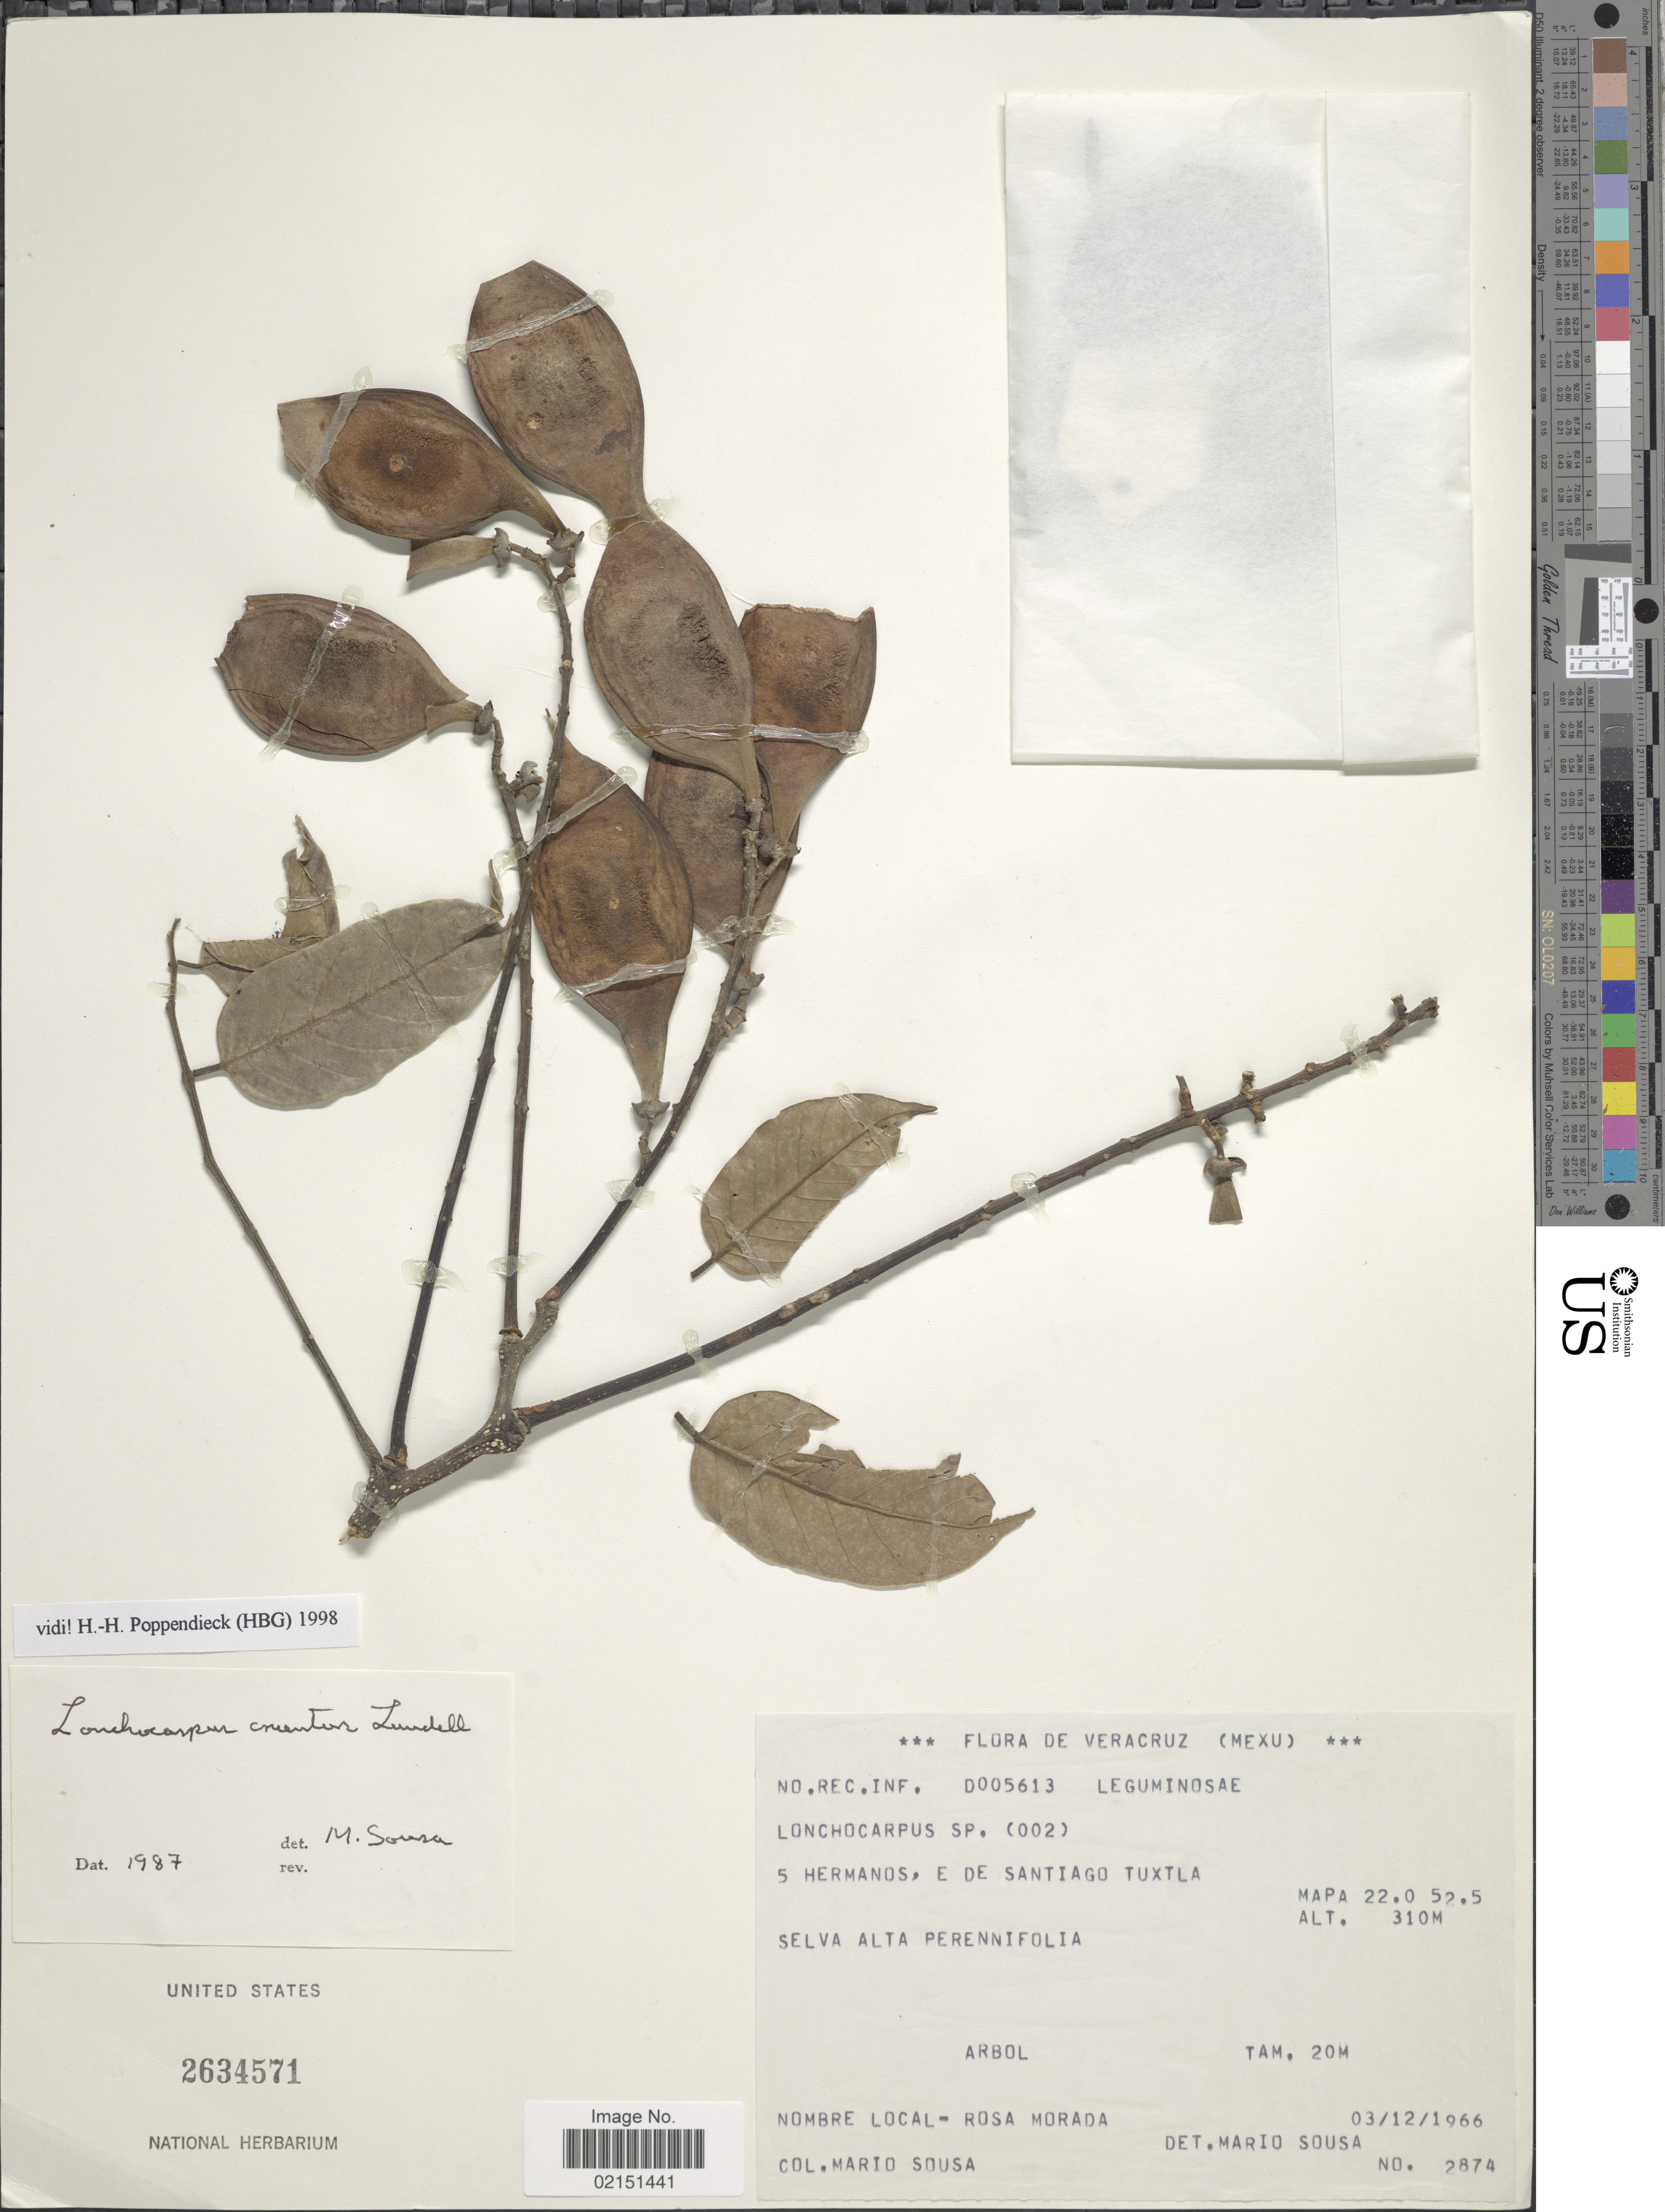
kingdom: Plantae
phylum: Tracheophyta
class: Magnoliopsida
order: Fabales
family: Fabaceae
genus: Lonchocarpus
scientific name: Lonchocarpus cruentus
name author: Lundell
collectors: M. Sousa S.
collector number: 2874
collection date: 1966-12-03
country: Mexico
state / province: Veracruz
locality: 5 Hermanos, E de SantiagoTuxtla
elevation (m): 310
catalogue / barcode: US 2634571